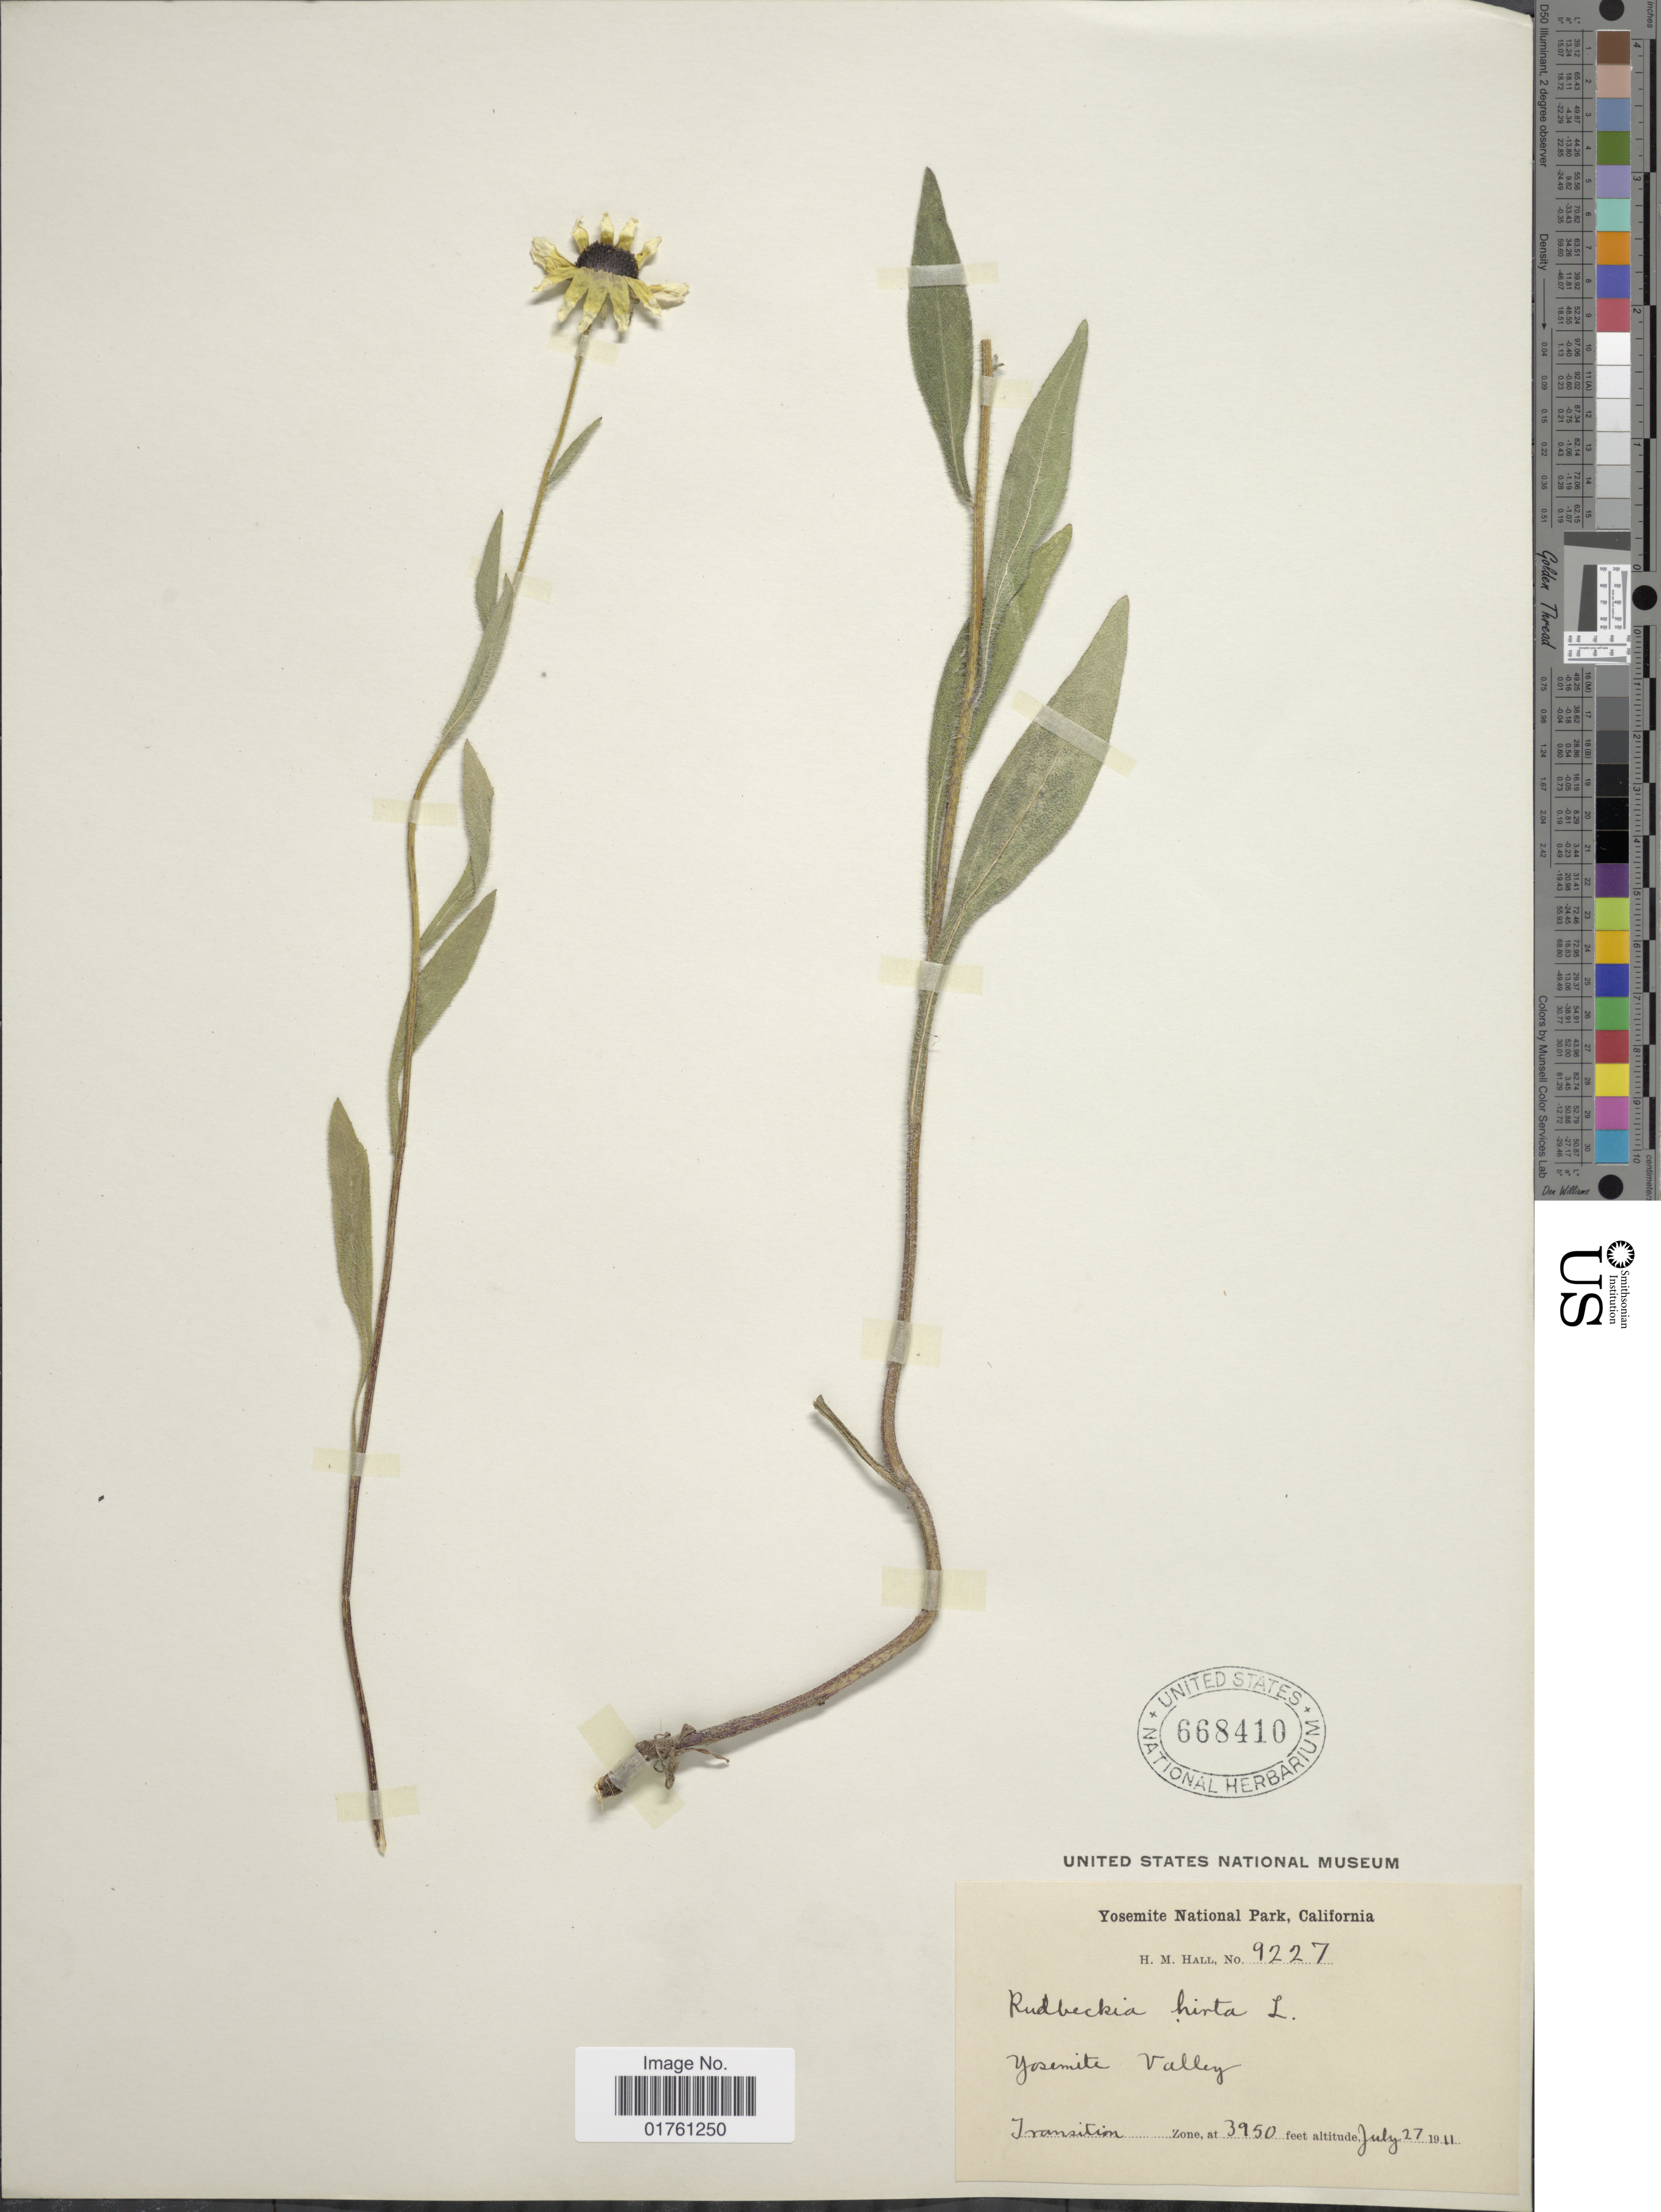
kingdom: Plantae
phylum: Tracheophyta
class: Magnoliopsida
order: Asterales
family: Asteraceae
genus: Rudbeckia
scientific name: Rudbeckia hirta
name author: L.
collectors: H. M. Hall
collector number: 9227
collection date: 1911-07-27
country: United States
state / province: California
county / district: Mariposa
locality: Yosemite National Park, Yosemite Valley, Transition Zone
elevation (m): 1204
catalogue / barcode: US 668410